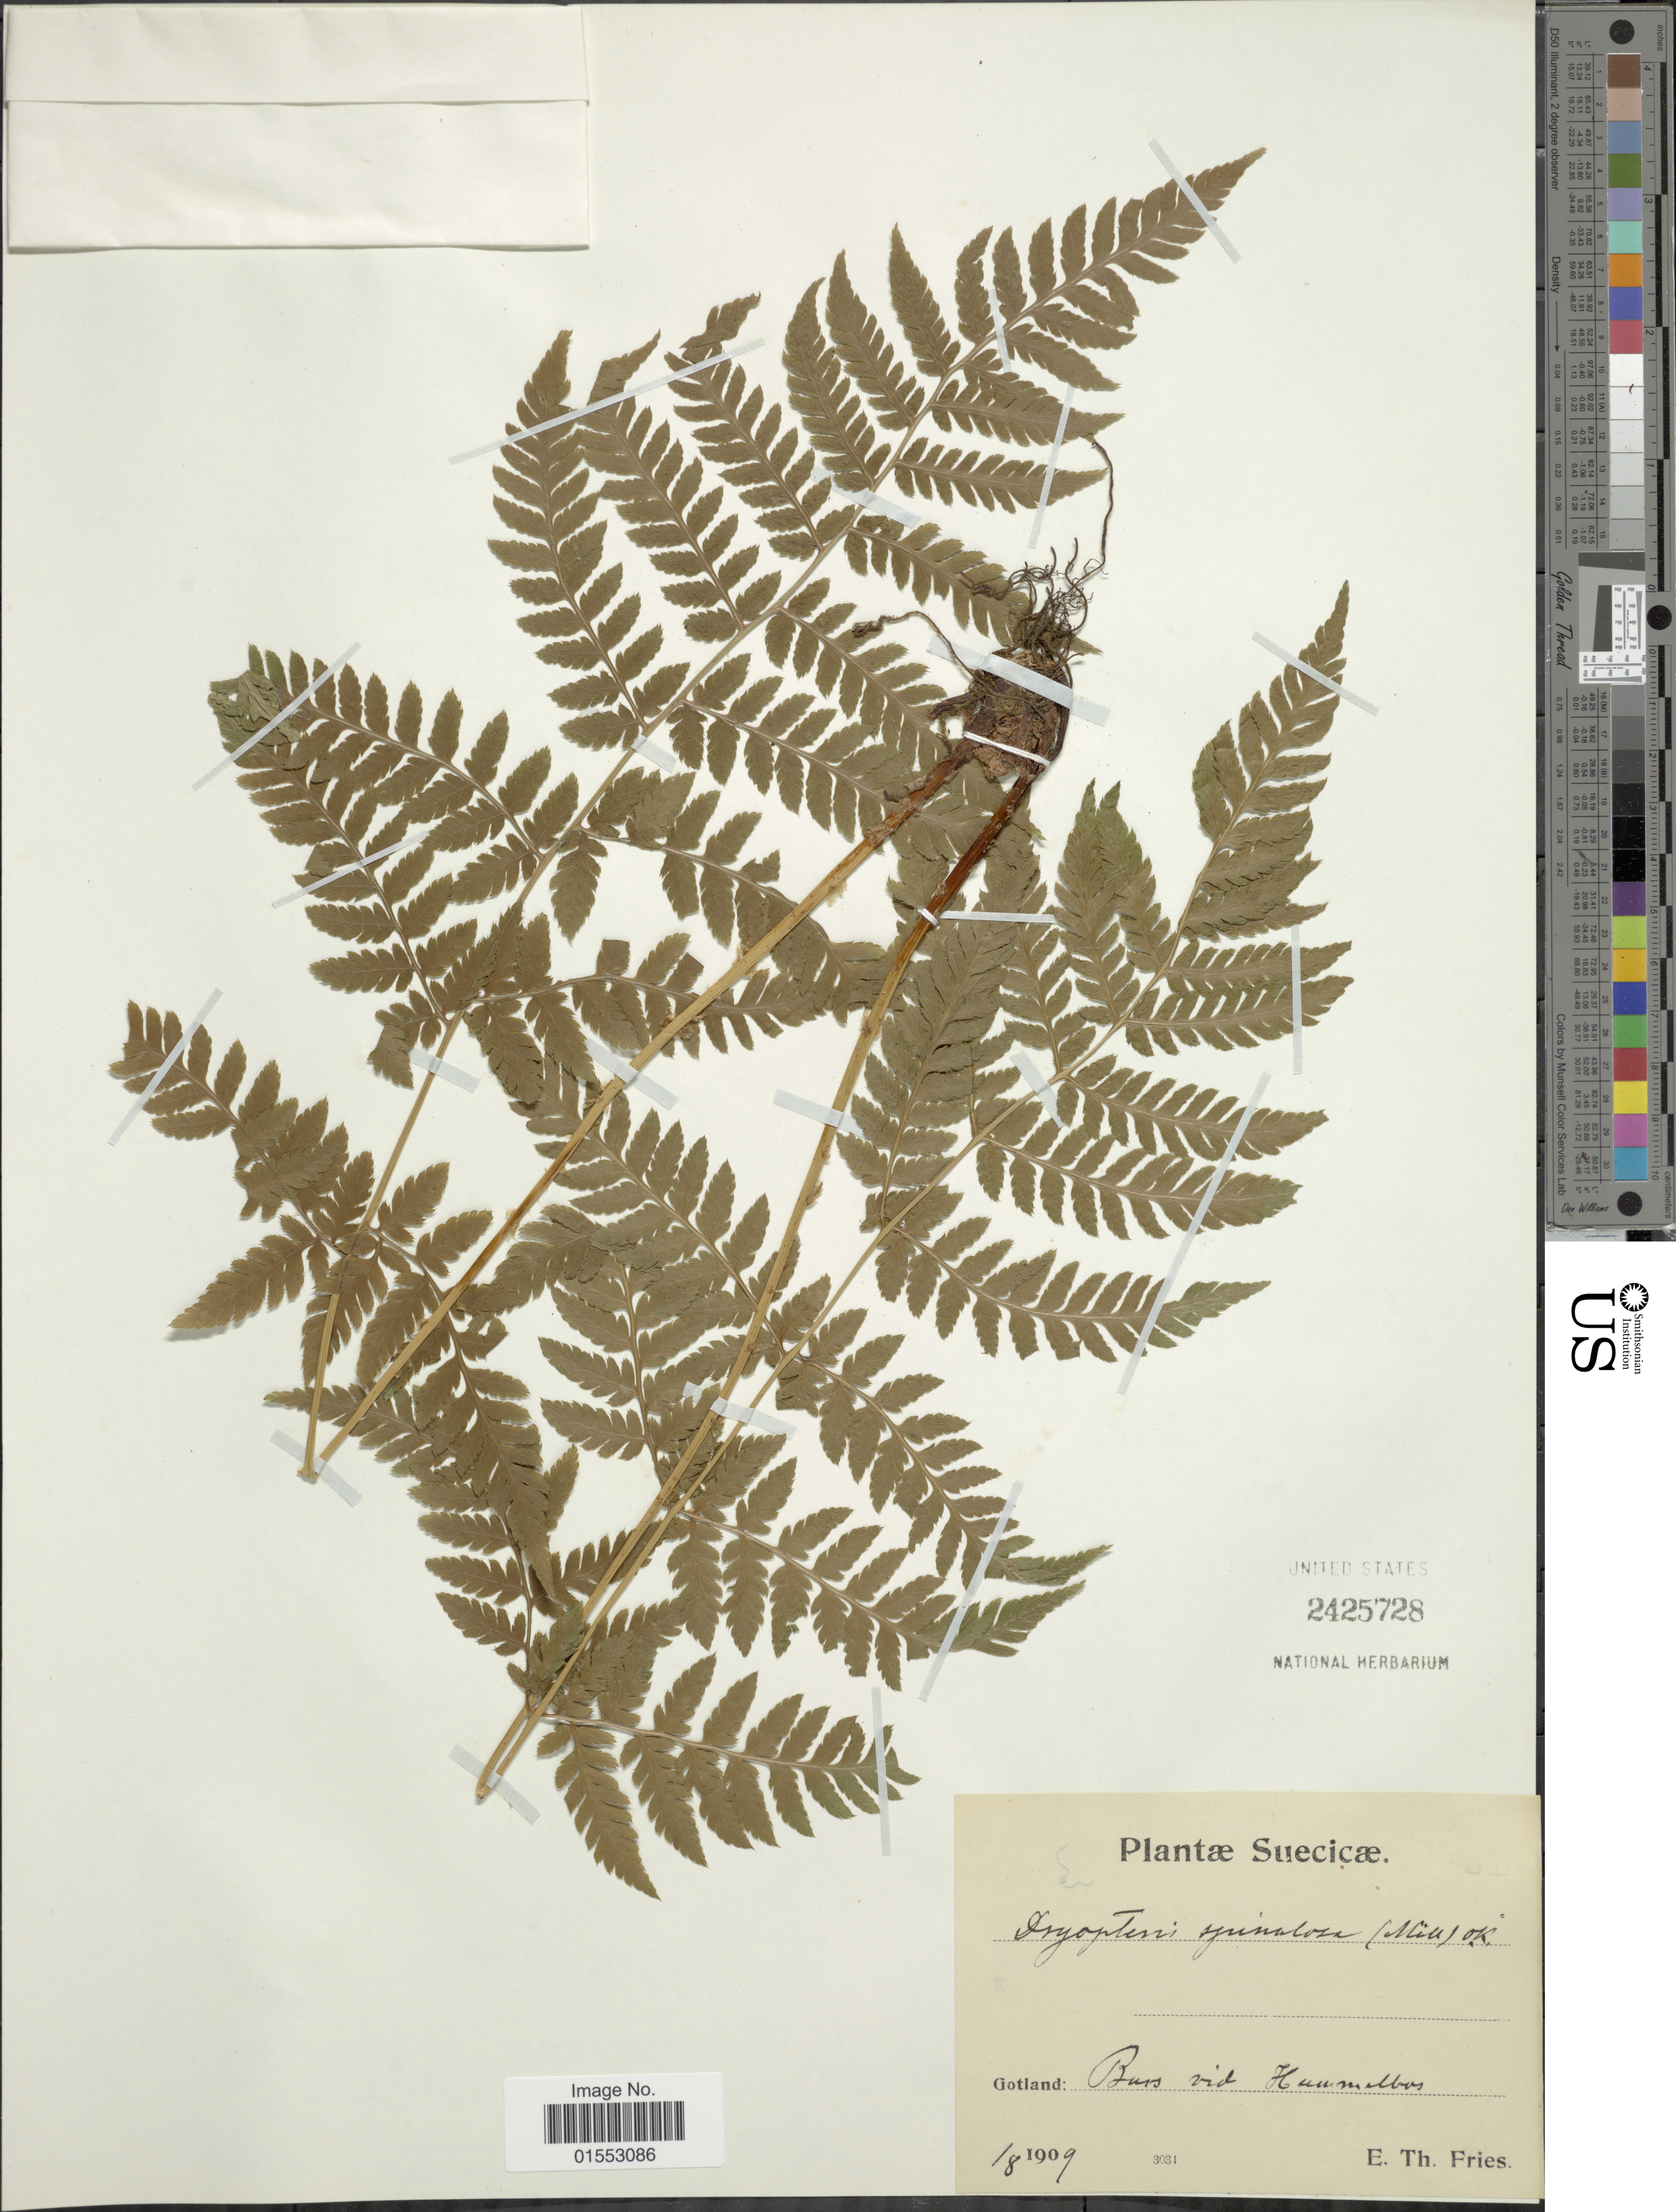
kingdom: Plantae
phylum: Tracheophyta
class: Polypodiopsida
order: Polypodiales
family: Dryopteridaceae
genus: Dryopteris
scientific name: Dryopteris carthusiana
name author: (Villars) H.P. Fuchs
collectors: E. Fries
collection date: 1909-08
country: Sweden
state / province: Gotland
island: Gotland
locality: Burs vid Hummelbos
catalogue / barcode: US 2425728